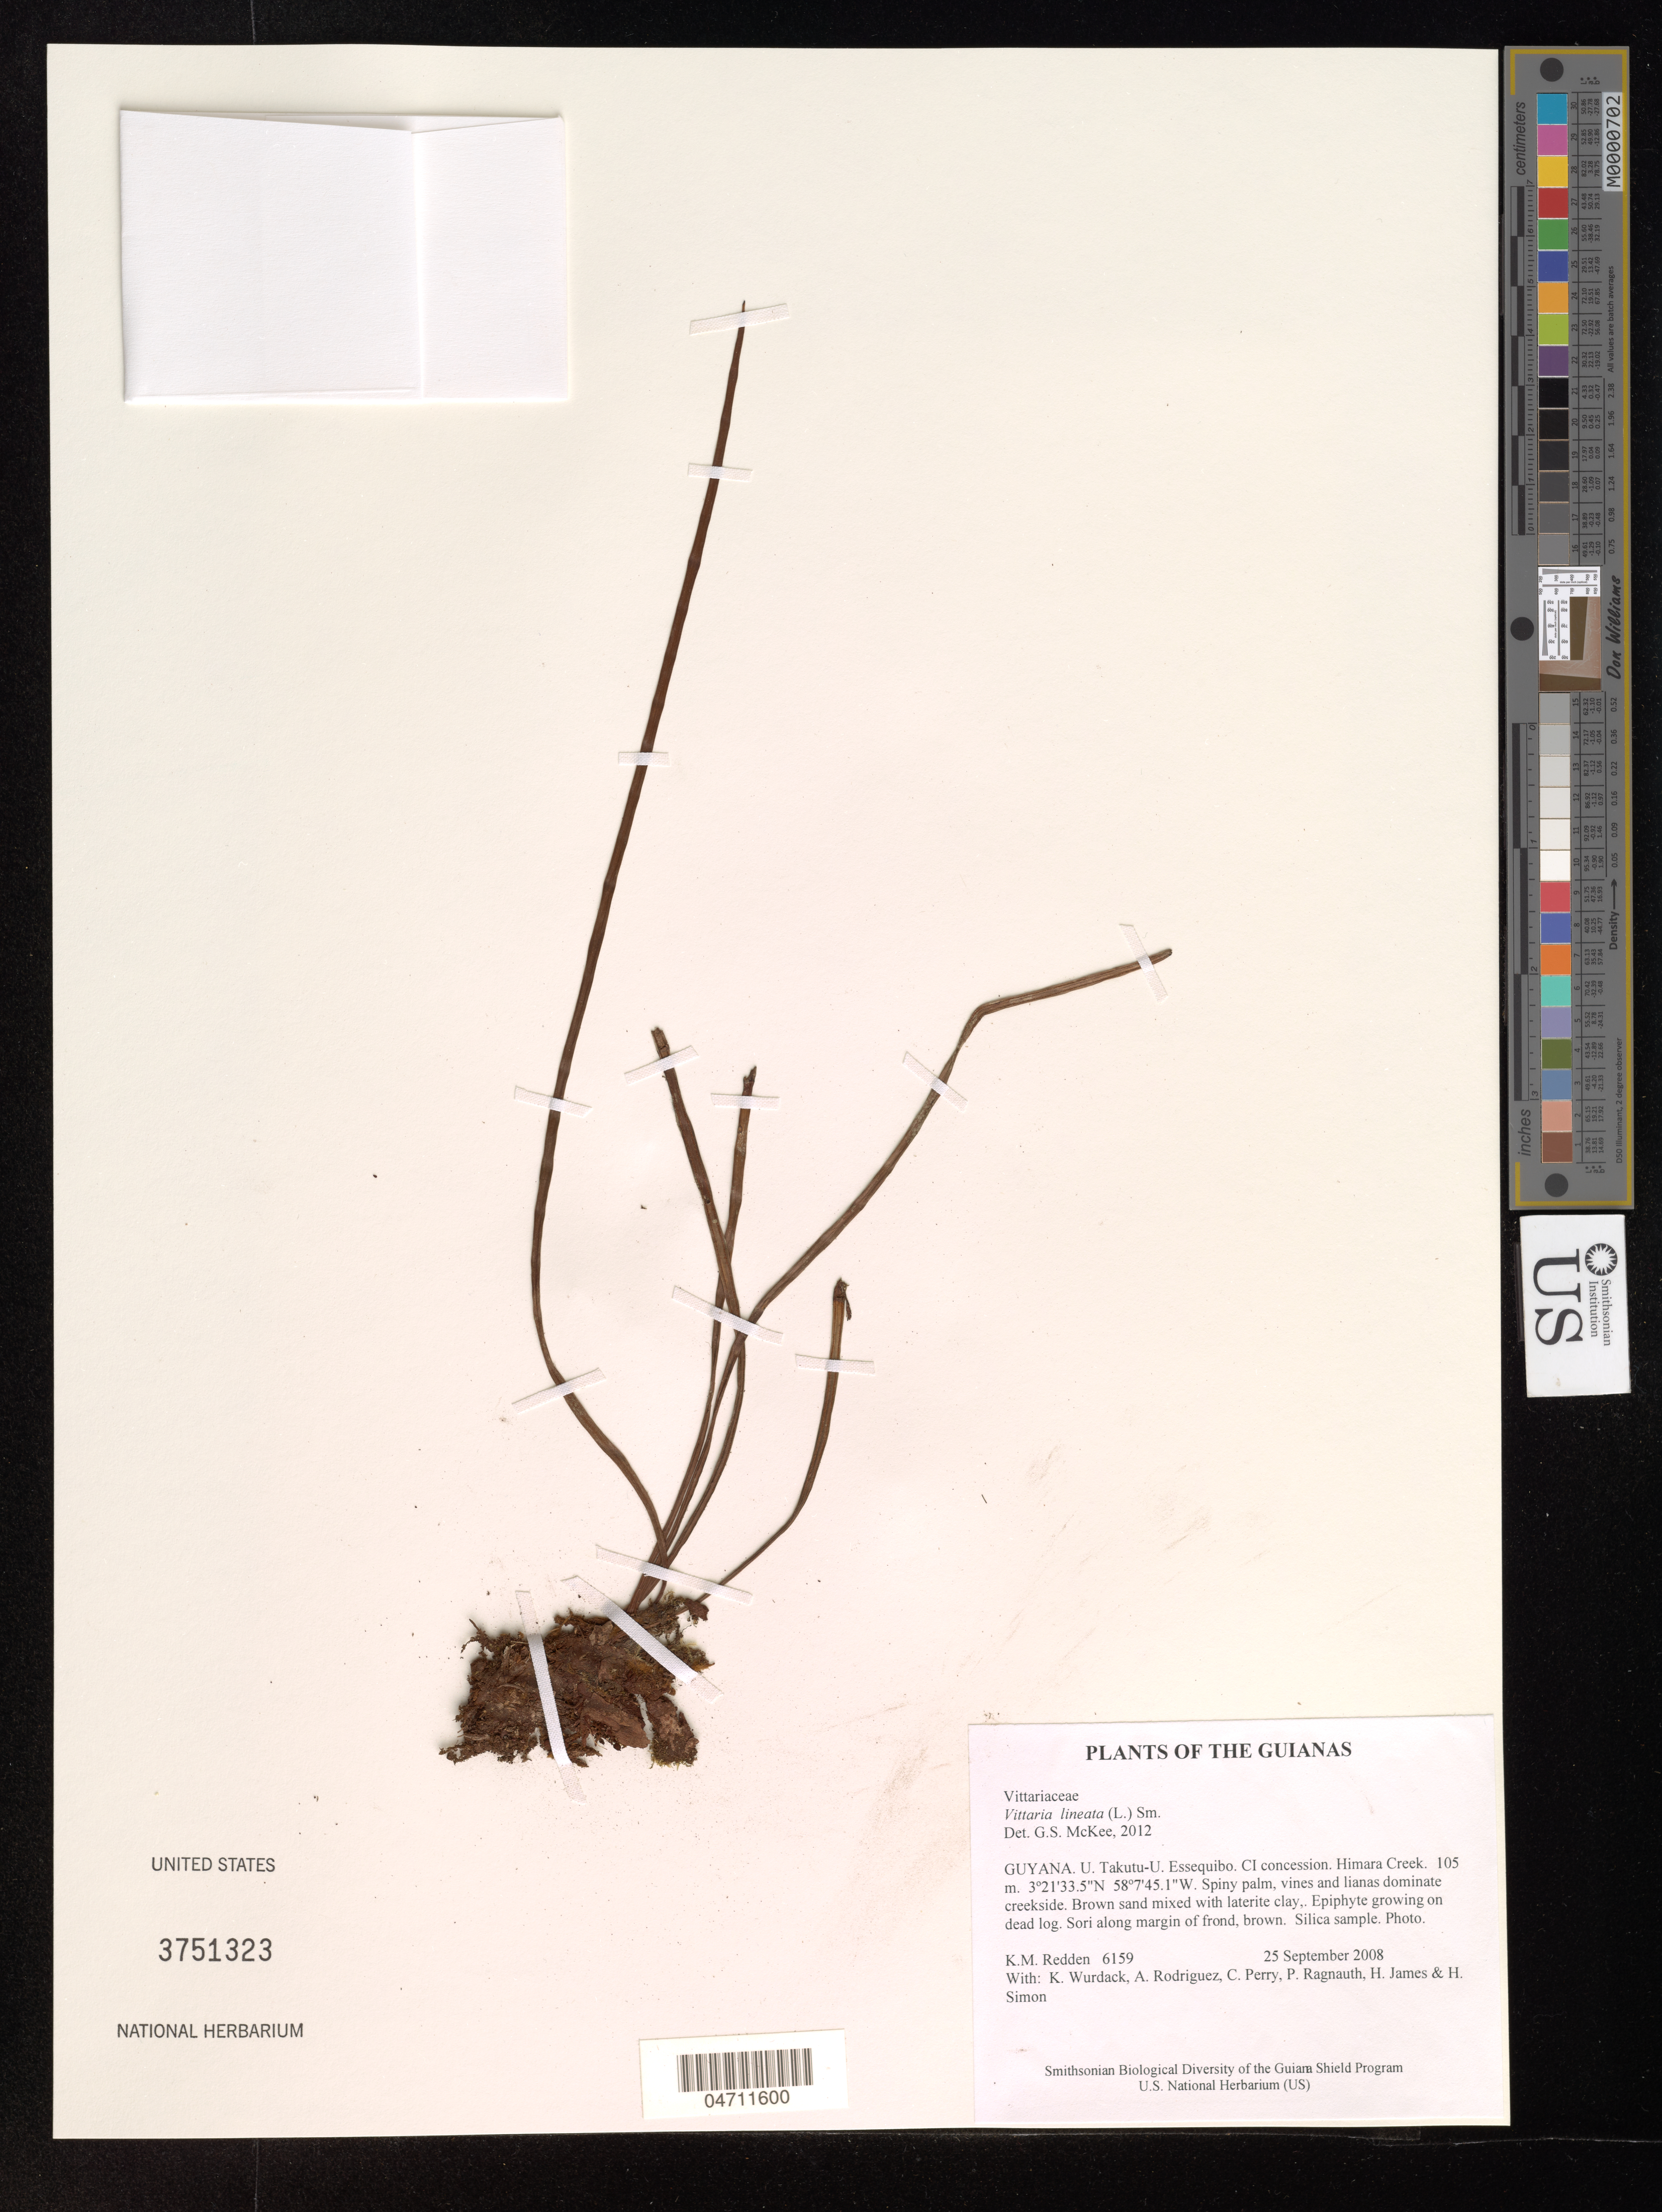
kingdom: Plantae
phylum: Tracheophyta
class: Polypodiopsida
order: Polypodiales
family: Pteridaceae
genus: Vittaria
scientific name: Vittaria lineata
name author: (L.) Sm.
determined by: McKee, G. S., (US), NMNH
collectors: K. M. Redden, K. Wurdack, A. Rodriguez, C. Perry, P. Ragnauth, H. James & H. Simon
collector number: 6159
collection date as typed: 25 September 2008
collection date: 2008-09-25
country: Guyana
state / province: U. Takutu-U. Essequibo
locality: CI concession. Himara Creek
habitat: Spiny palm, vines and lianas dominate creekside. Brown sand mixed with laterite clay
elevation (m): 105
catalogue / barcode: US 3751323